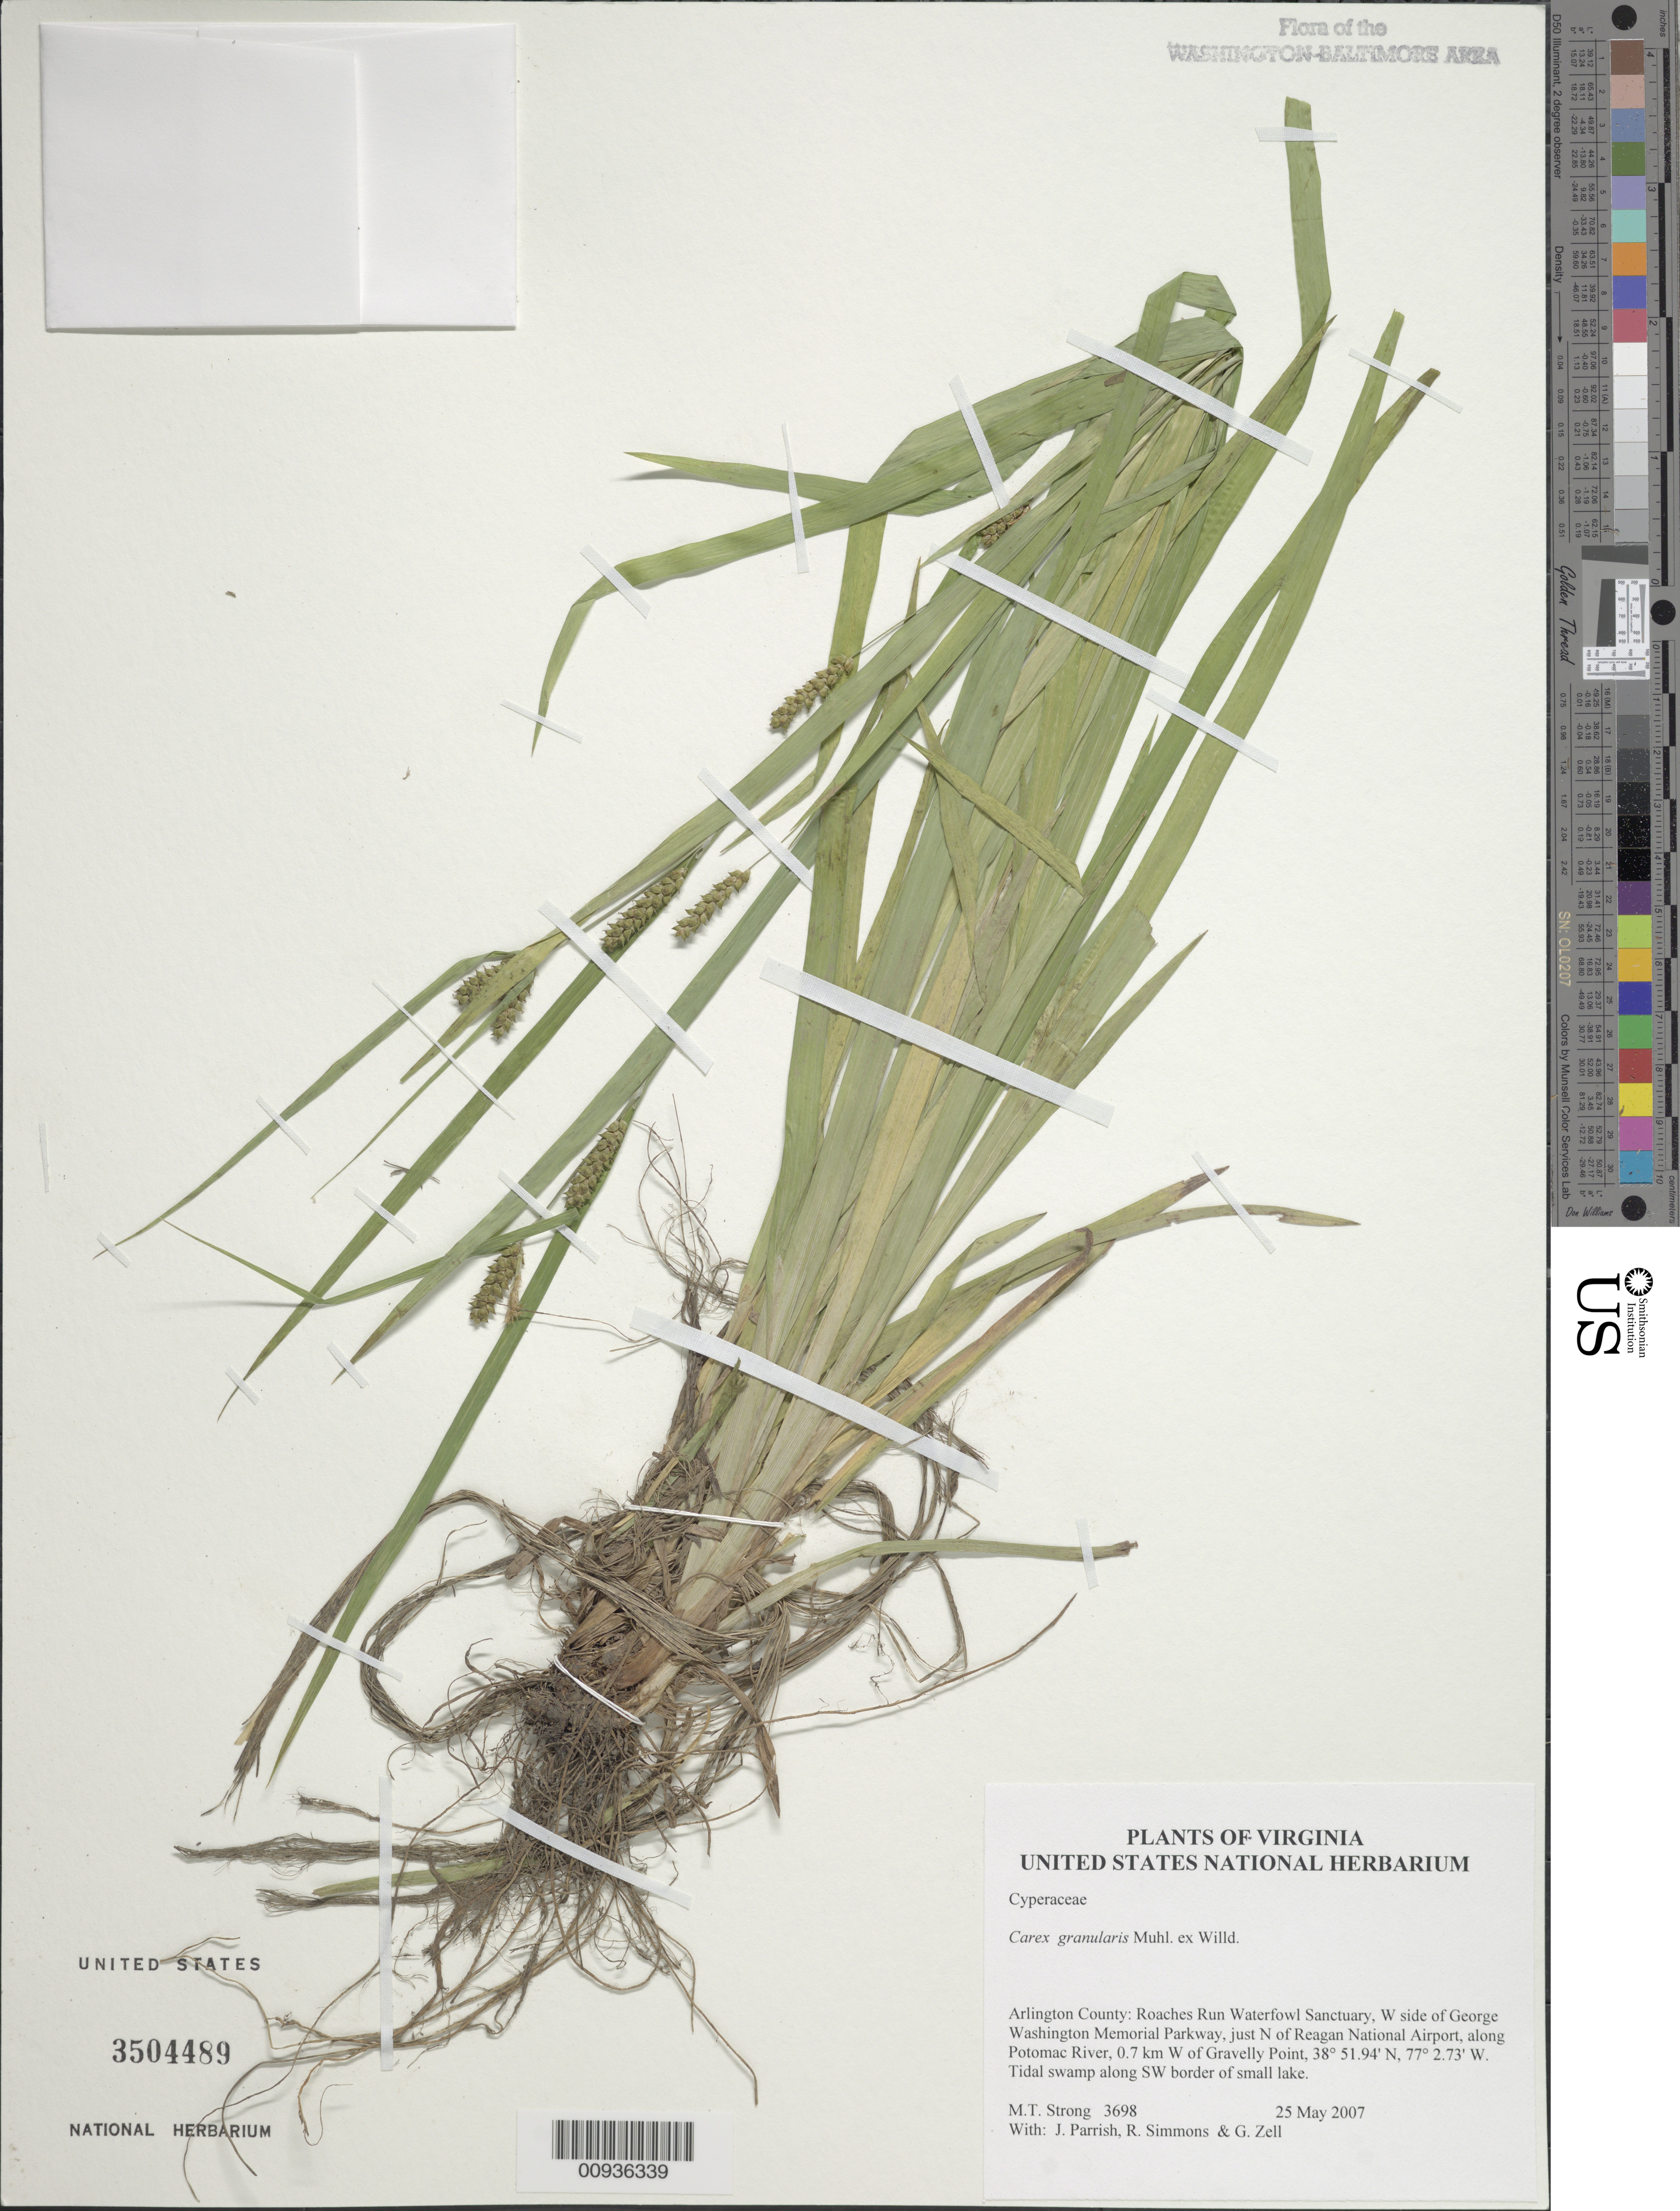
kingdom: Plantae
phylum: Tracheophyta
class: Liliopsida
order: Poales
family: Cyperaceae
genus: Carex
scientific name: Carex granularis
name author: Muhl. ex Willd.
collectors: M. T. Strong, J. Parrish, R. Simmons & G. Zell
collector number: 3698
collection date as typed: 11 Sep 2006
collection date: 2006-09-11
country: United States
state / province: Virginia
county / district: Arlington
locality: Roaches Run Waterfowl Sanctuary, W side of George Washington Memorial Parkway, just N of Reagan National Airport, along Potomac River, 0.7 km W of Gravelly Point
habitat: tidal swamp along SW border of small lake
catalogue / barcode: US 3504489